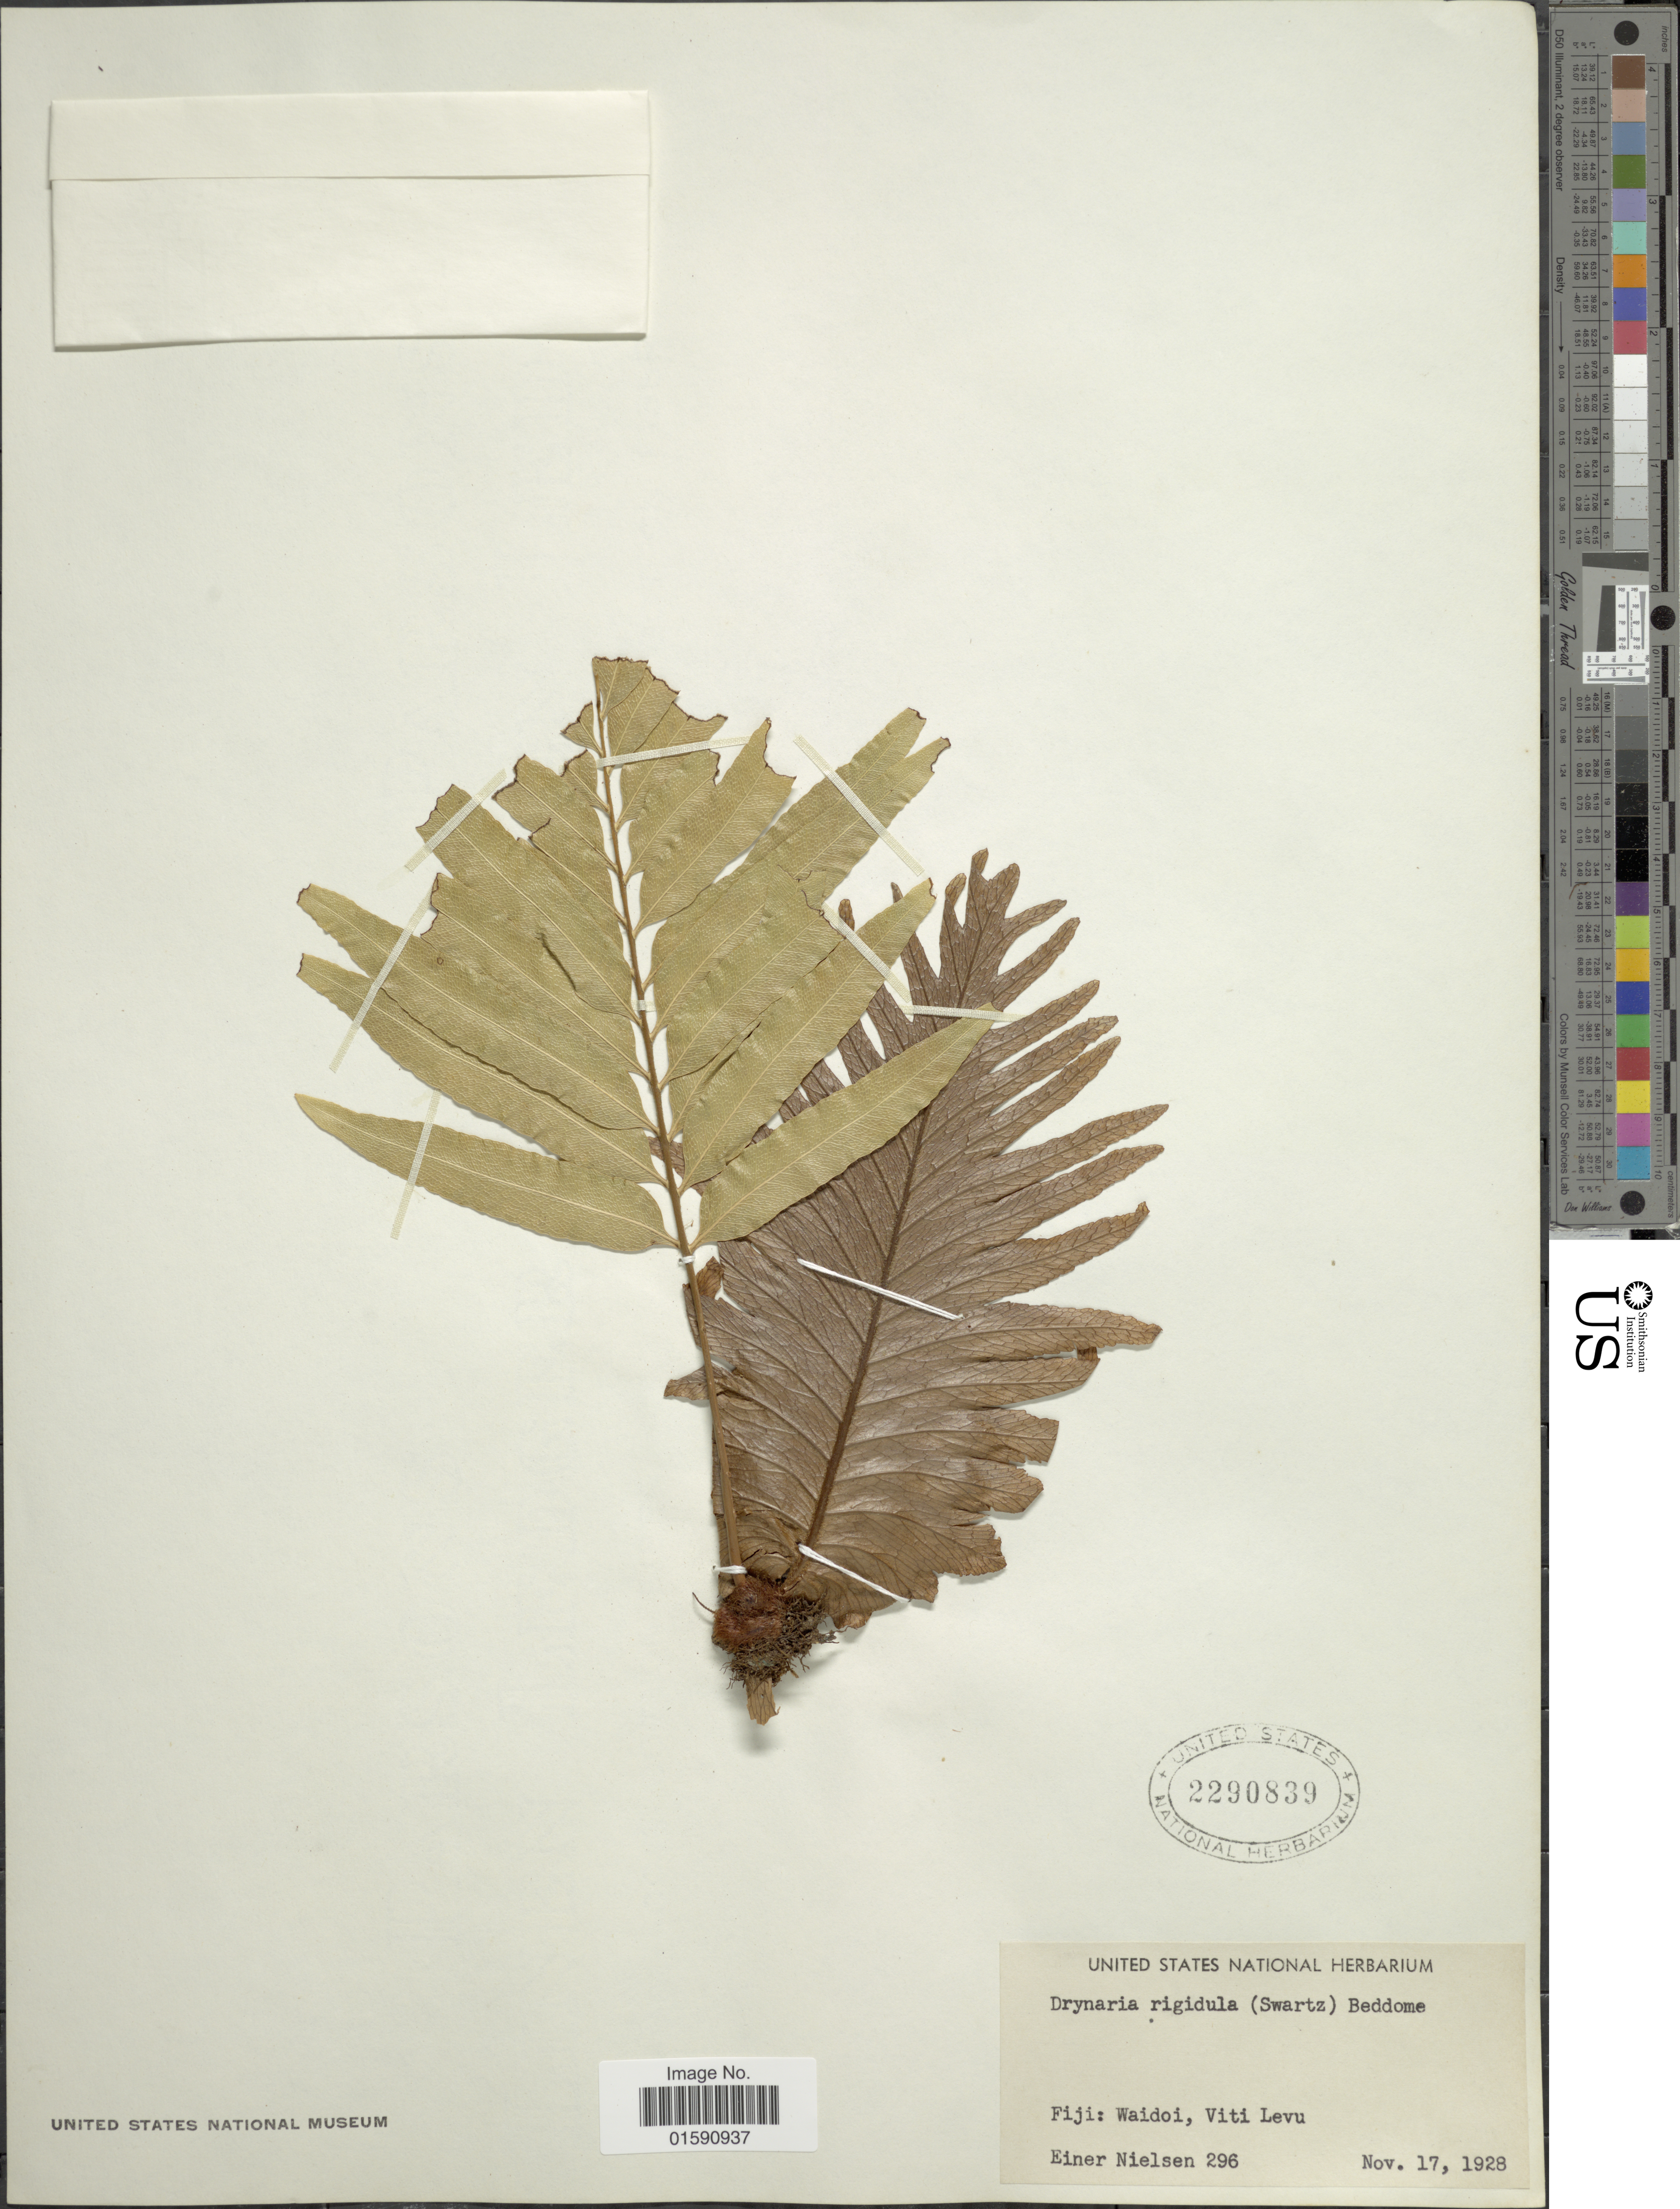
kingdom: Plantae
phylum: Tracheophyta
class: Polypodiopsida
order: Polypodiales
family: Polypodiaceae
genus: Drynaria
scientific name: Drynaria rigidula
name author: (Sw.) Bedd.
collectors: E. Nielsen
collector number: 296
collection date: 1928-11-17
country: Fiji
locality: Fiji: Waidoi, Viti Levu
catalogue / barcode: US 2290839